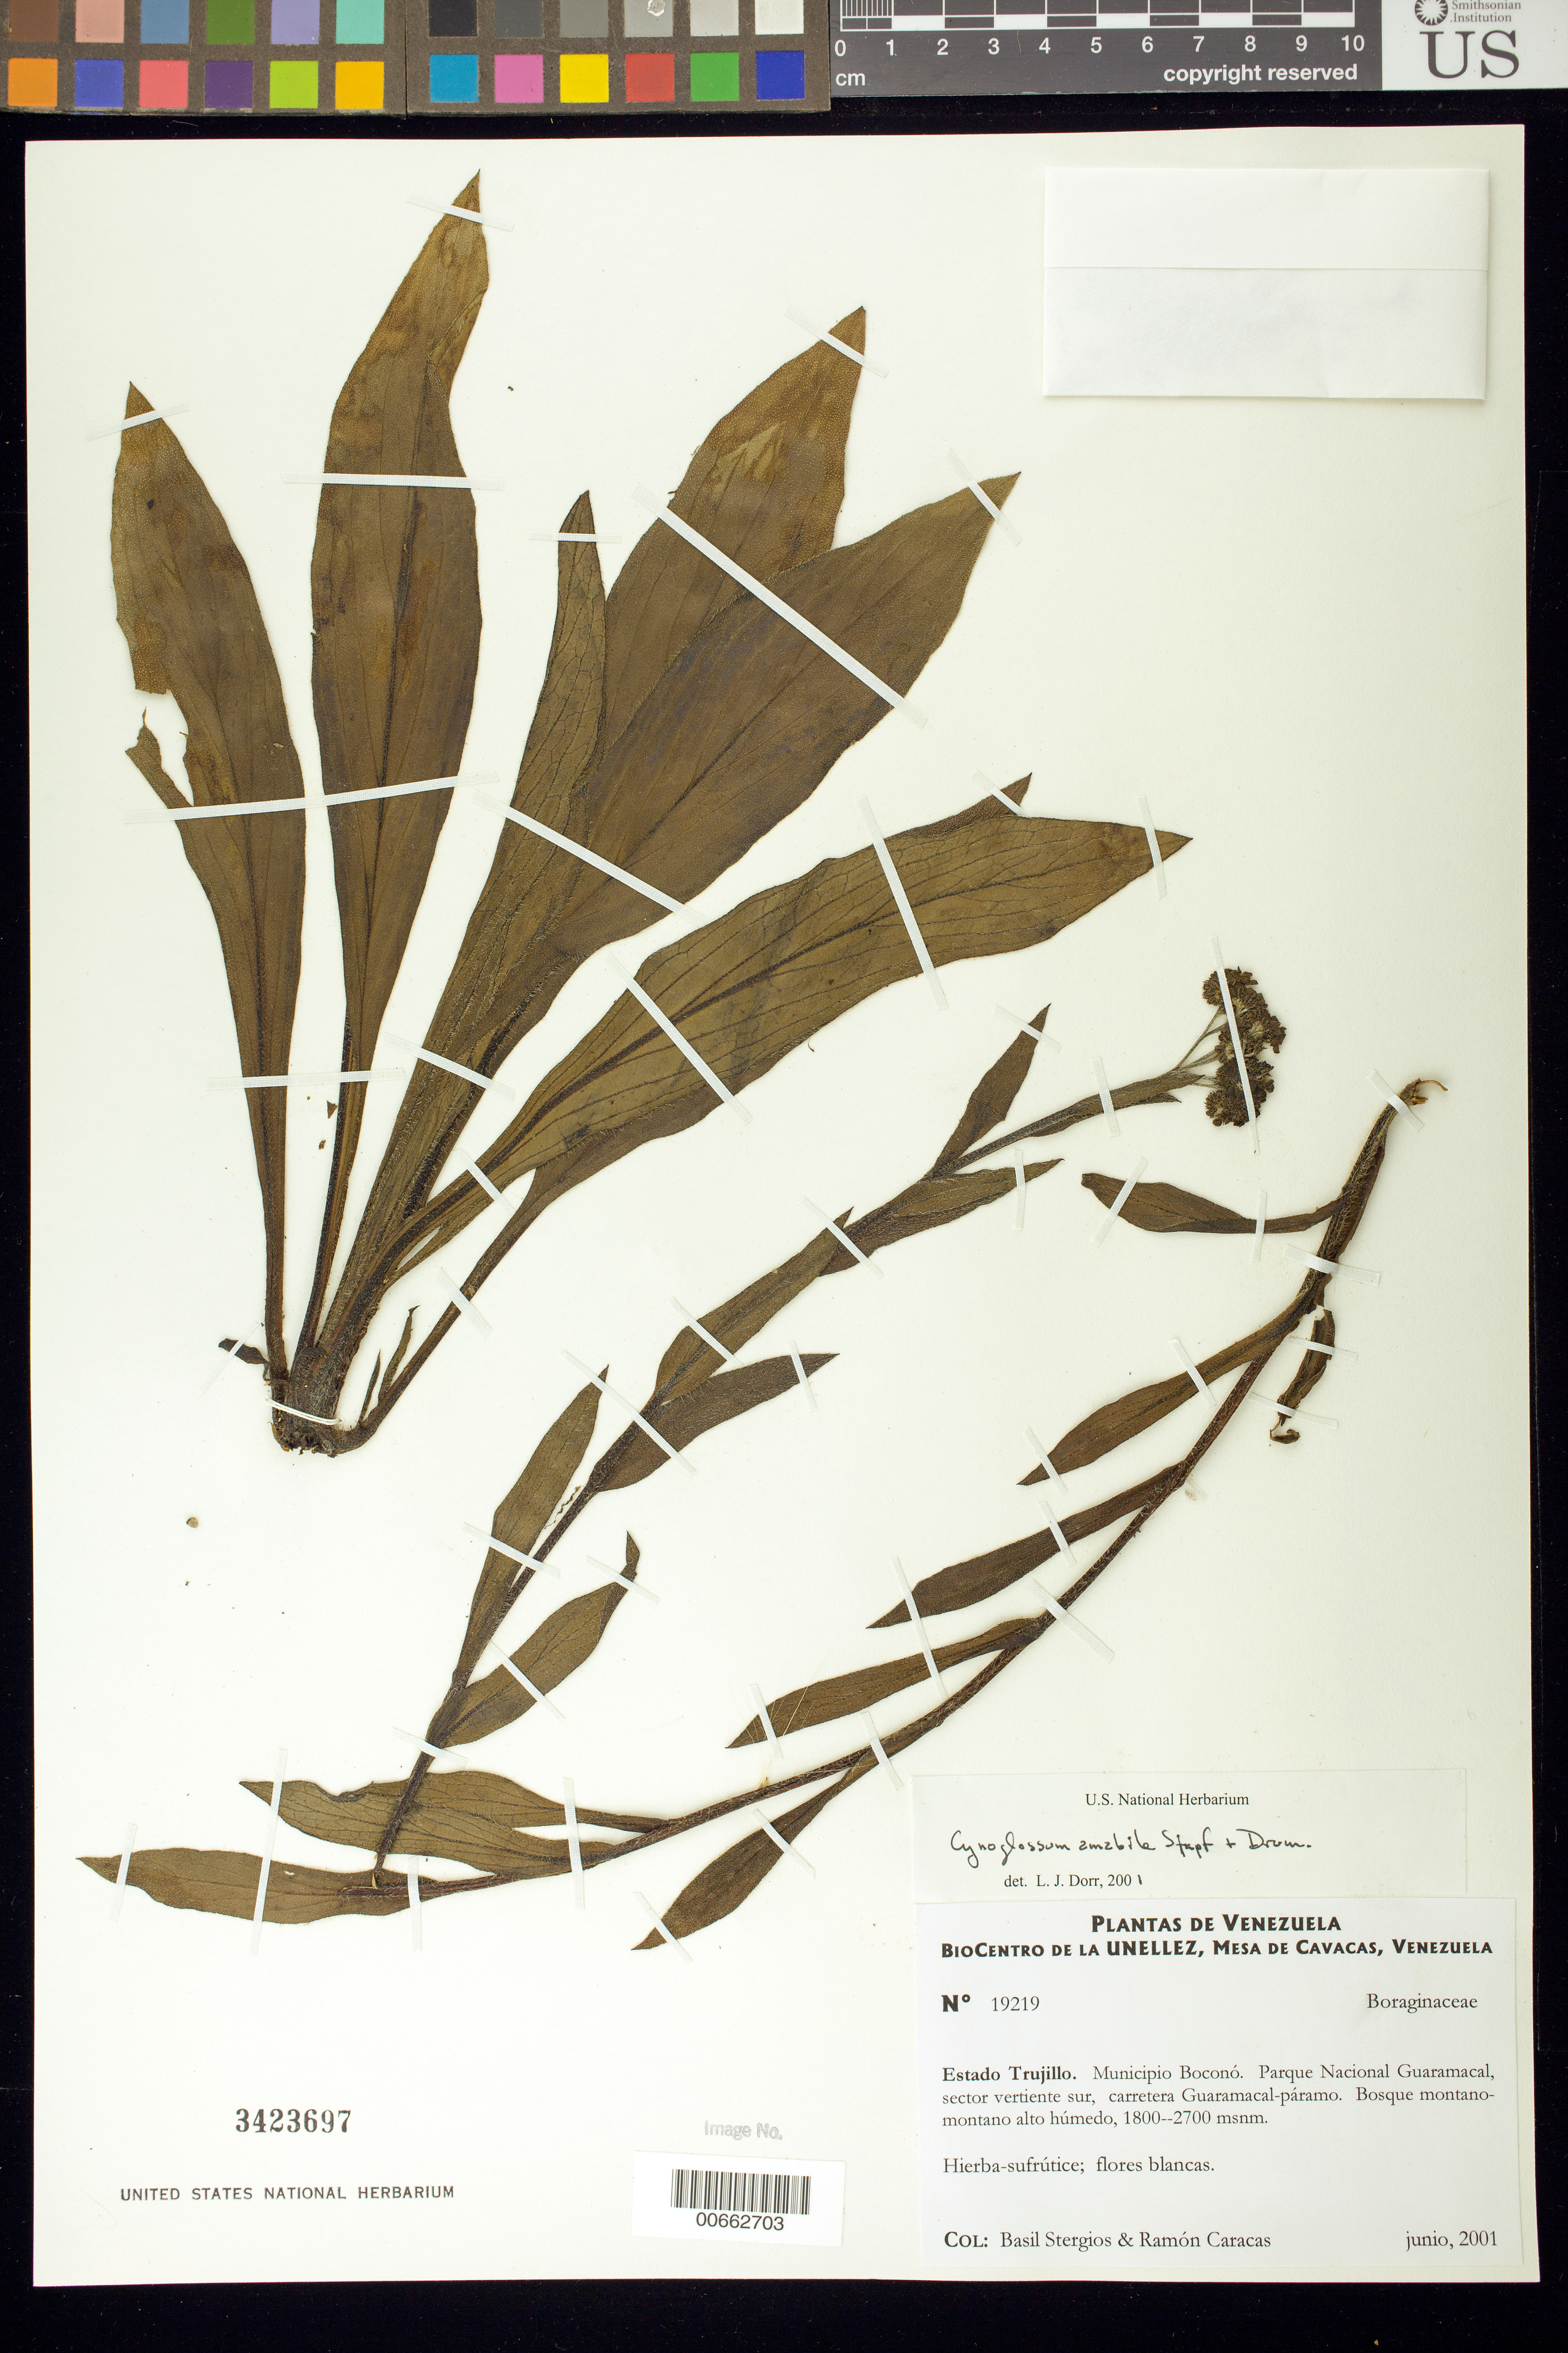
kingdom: Plantae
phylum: Tracheophyta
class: Magnoliopsida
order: Boraginales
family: Boraginaceae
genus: Cynoglossum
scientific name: Cynoglossum amabile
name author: Stapf & J.R. Drumm.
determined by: Dorr, L. J., (BOT), Smithsonian Institution - National Museum of Natural History (UNITED STATES)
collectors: B. G. Stergios & R. Caracas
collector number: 19219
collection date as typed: Jun 2001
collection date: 2001-06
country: Venezuela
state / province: Trujillo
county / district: Boconó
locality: Parque Nacional Guaramacal, sector vertiente sur, carretera Guaramacal-páramo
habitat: Bosque montano-montano alto húmedo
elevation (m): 1800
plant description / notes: AAU, CTES, F, MO, PORT, US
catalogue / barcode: US 3423697